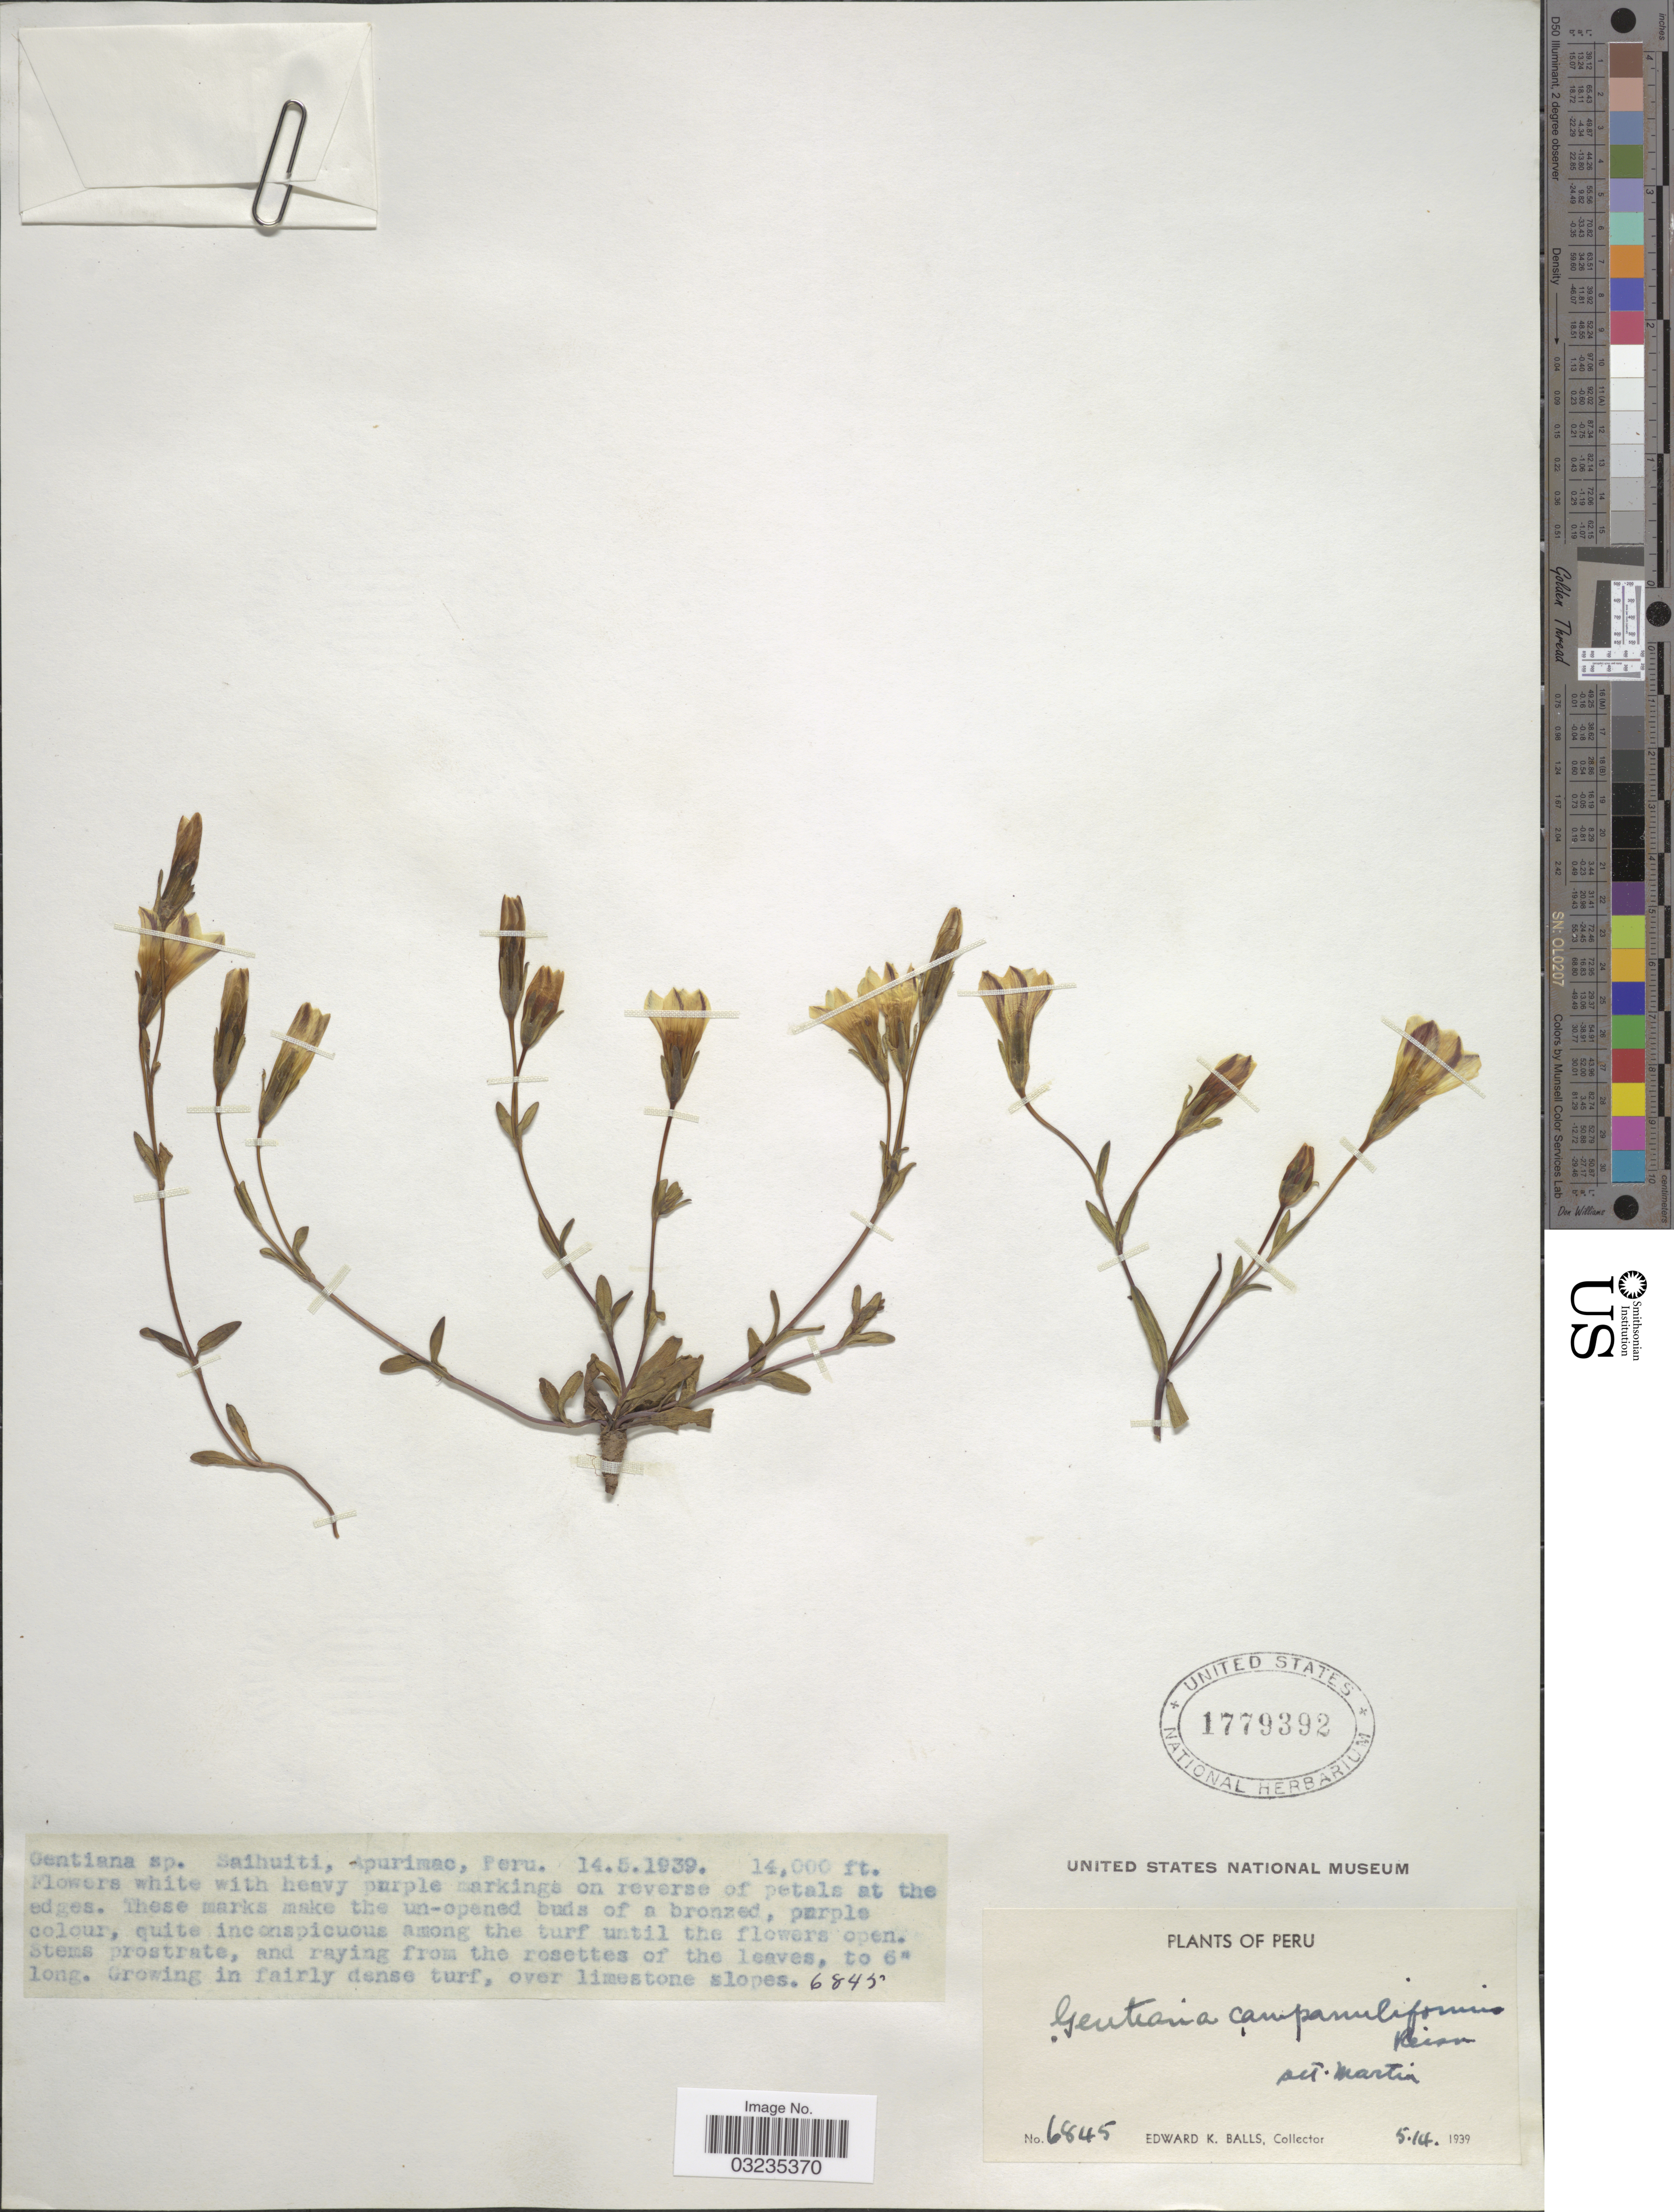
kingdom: Plantae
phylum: Tracheophyta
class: Magnoliopsida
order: Gentianales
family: Gentianaceae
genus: Gentiana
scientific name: Gentiana campanuliformis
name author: Reimers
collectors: E. K. Balls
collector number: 6845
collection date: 1939-05-14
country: Peru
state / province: Apurímac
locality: Saihuiti.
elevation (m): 4267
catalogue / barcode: US 1779392